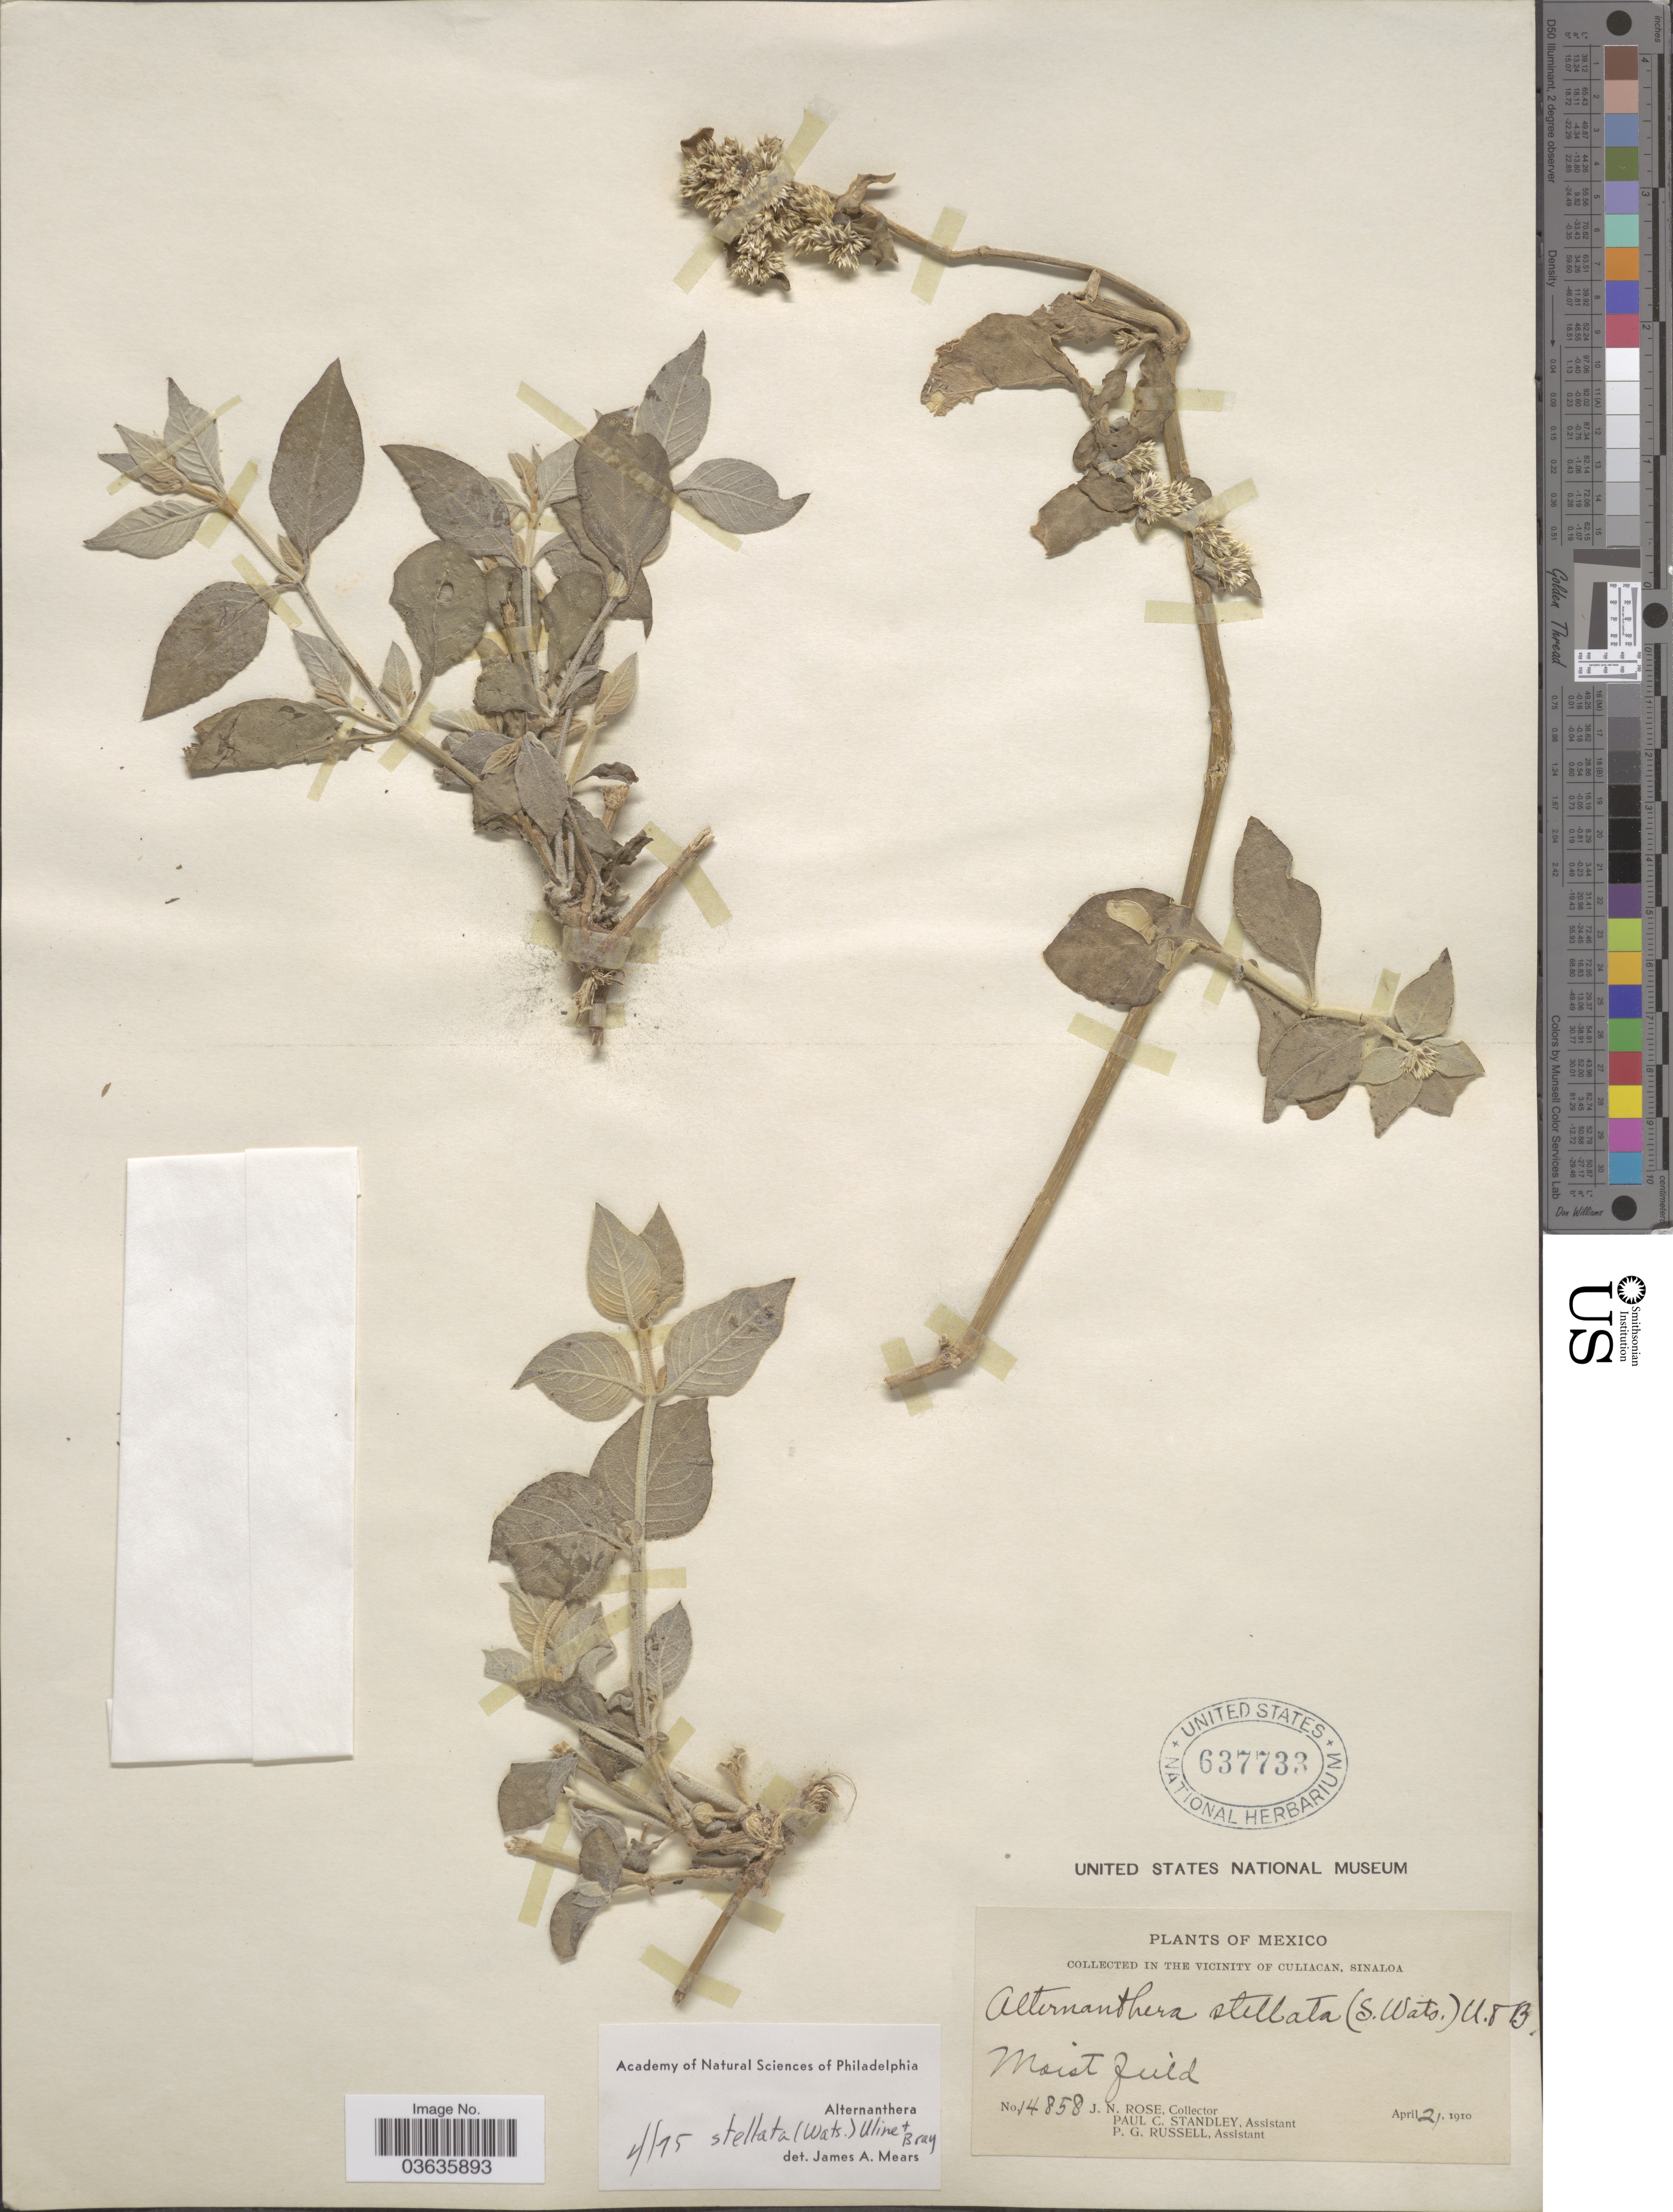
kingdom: Plantae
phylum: Tracheophyta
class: Magnoliopsida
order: Caryophyllales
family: Amaranthaceae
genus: Alternanthera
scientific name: Alternanthera stellata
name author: (S. Watson) Uline & W.L. Bray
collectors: J. N. Rose, P. C. Standley & P. G. Russell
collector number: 14858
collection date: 1910-04-21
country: Mexico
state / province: Sinaloa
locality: Vicinity of Culiacan.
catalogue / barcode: US 637733